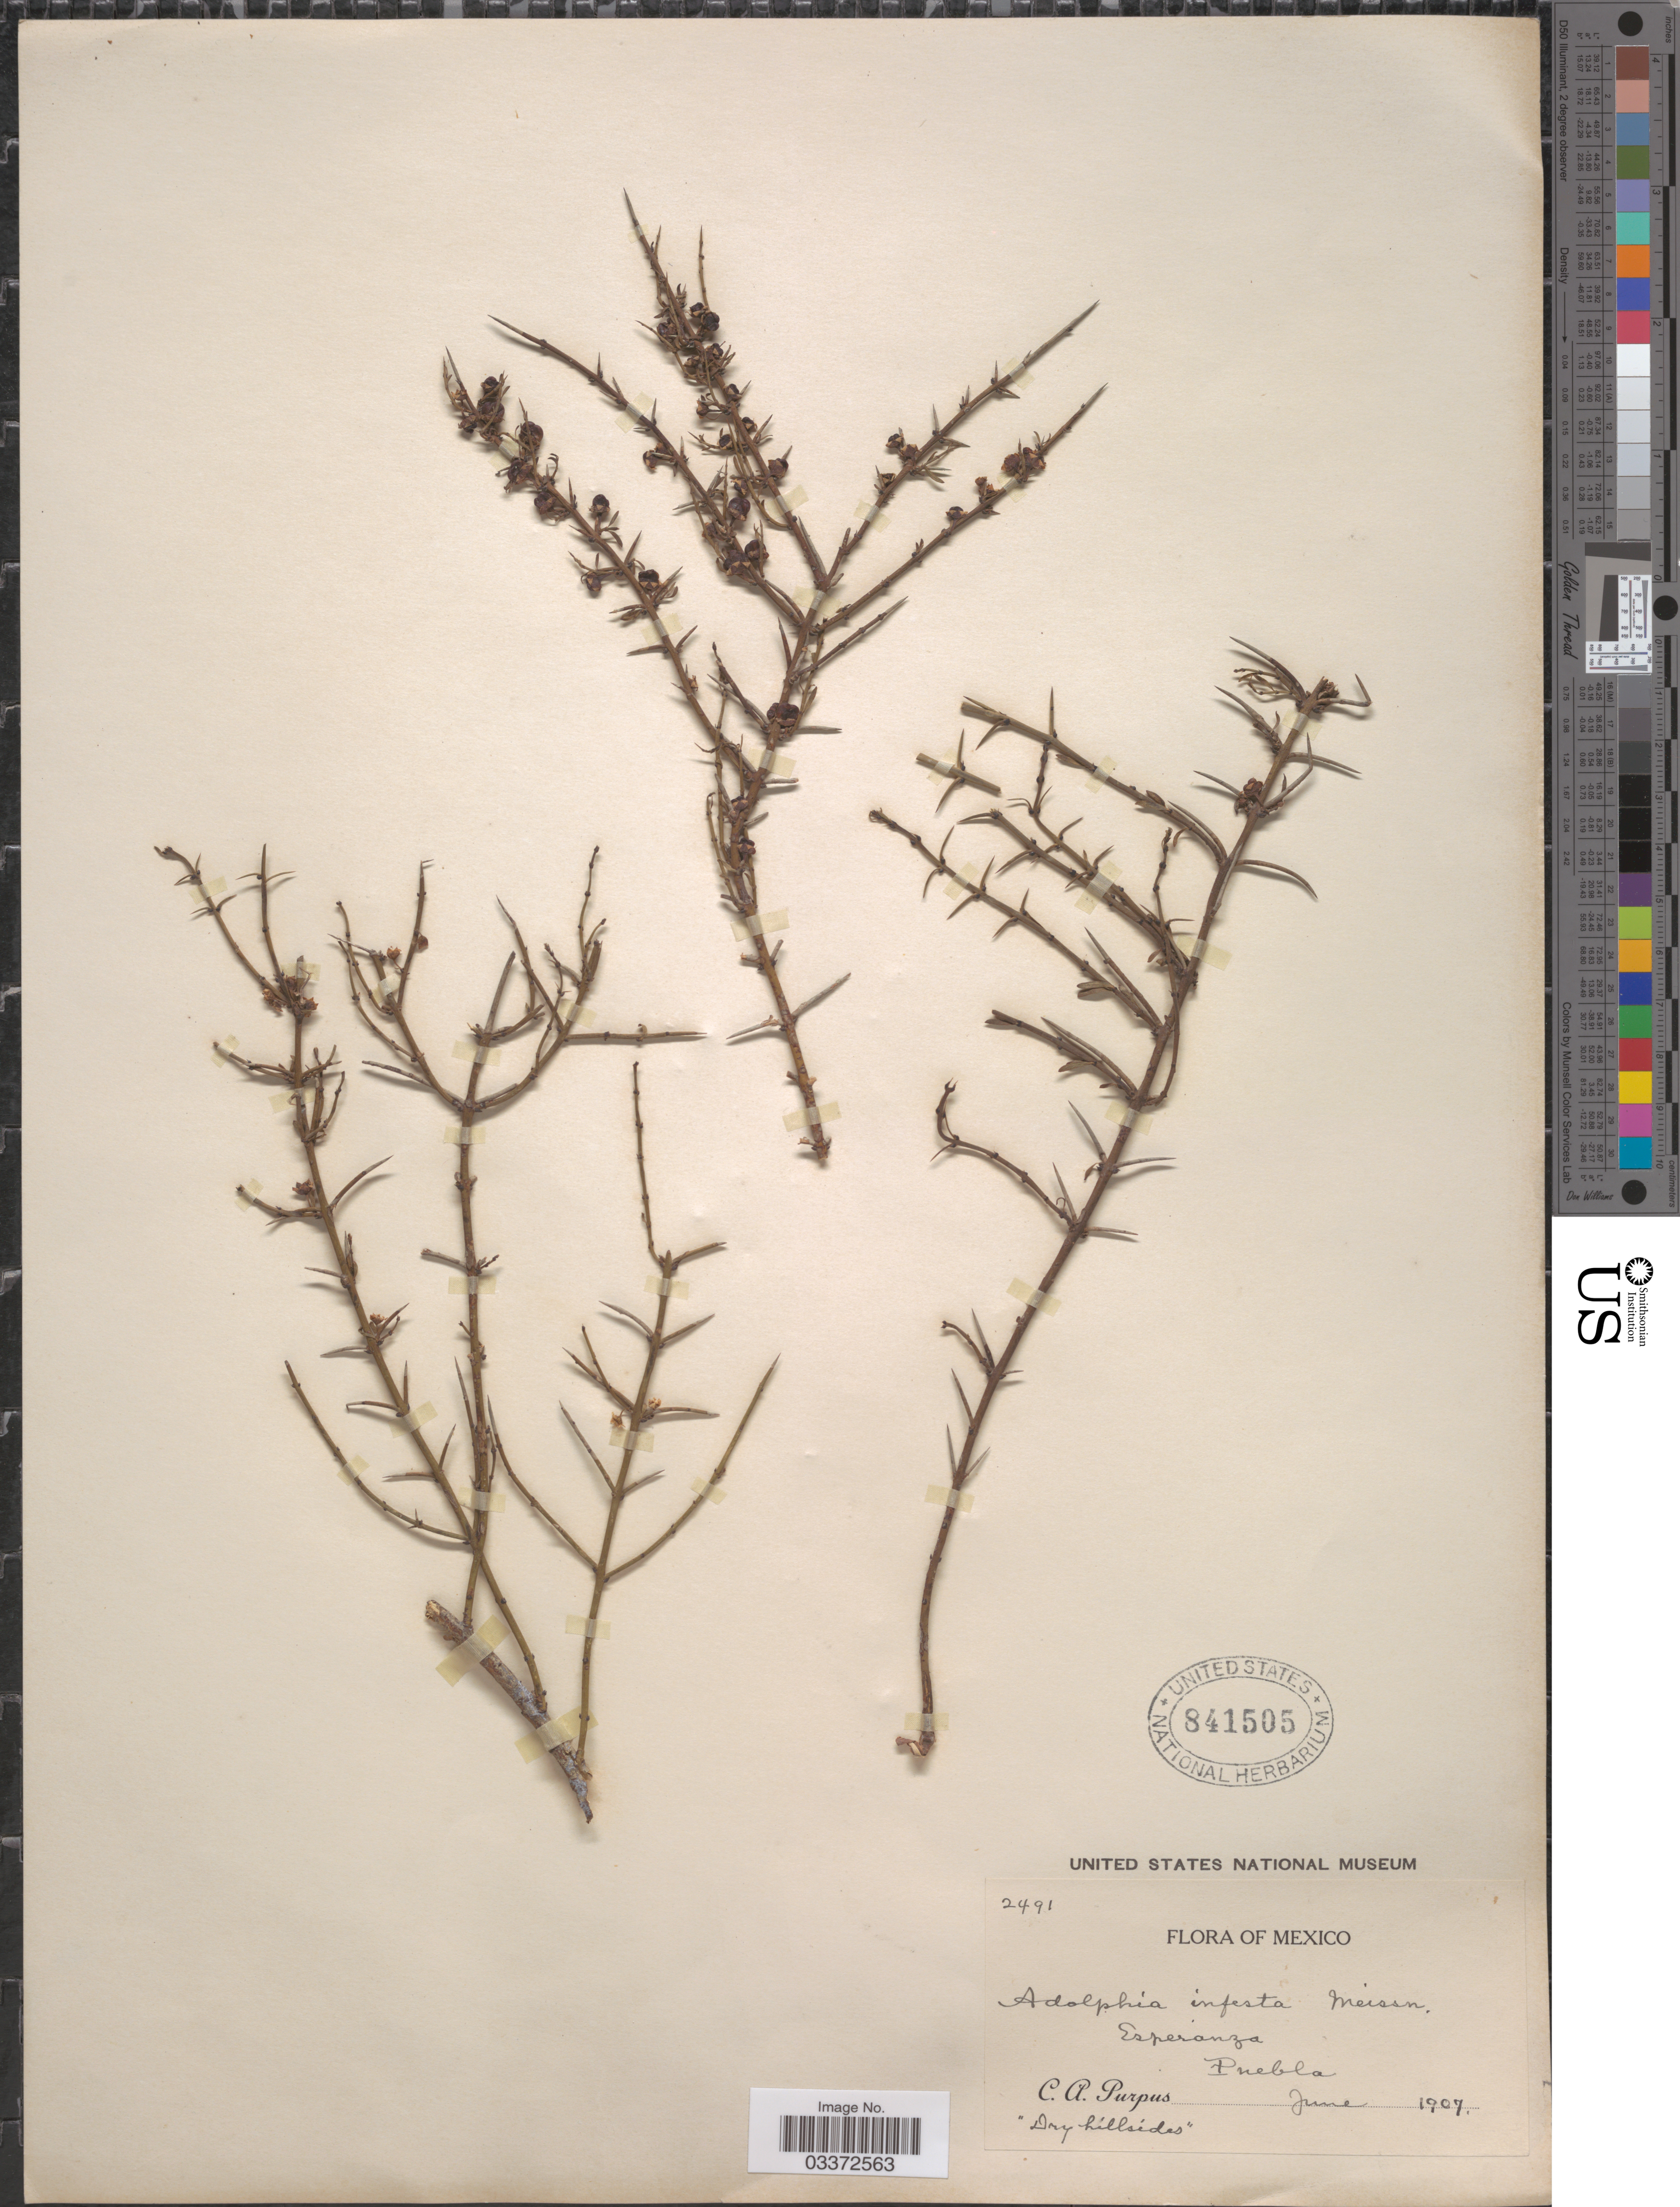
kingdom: Plantae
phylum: Tracheophyta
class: Magnoliopsida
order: Rosales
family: Rhamnaceae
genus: Adolphia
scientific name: Adolphia infesta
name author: (Kunth) Meisn.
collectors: C. A. Purpus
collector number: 2491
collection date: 1907-06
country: Mexico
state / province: Puebla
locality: Esperanza.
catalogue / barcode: US 841505